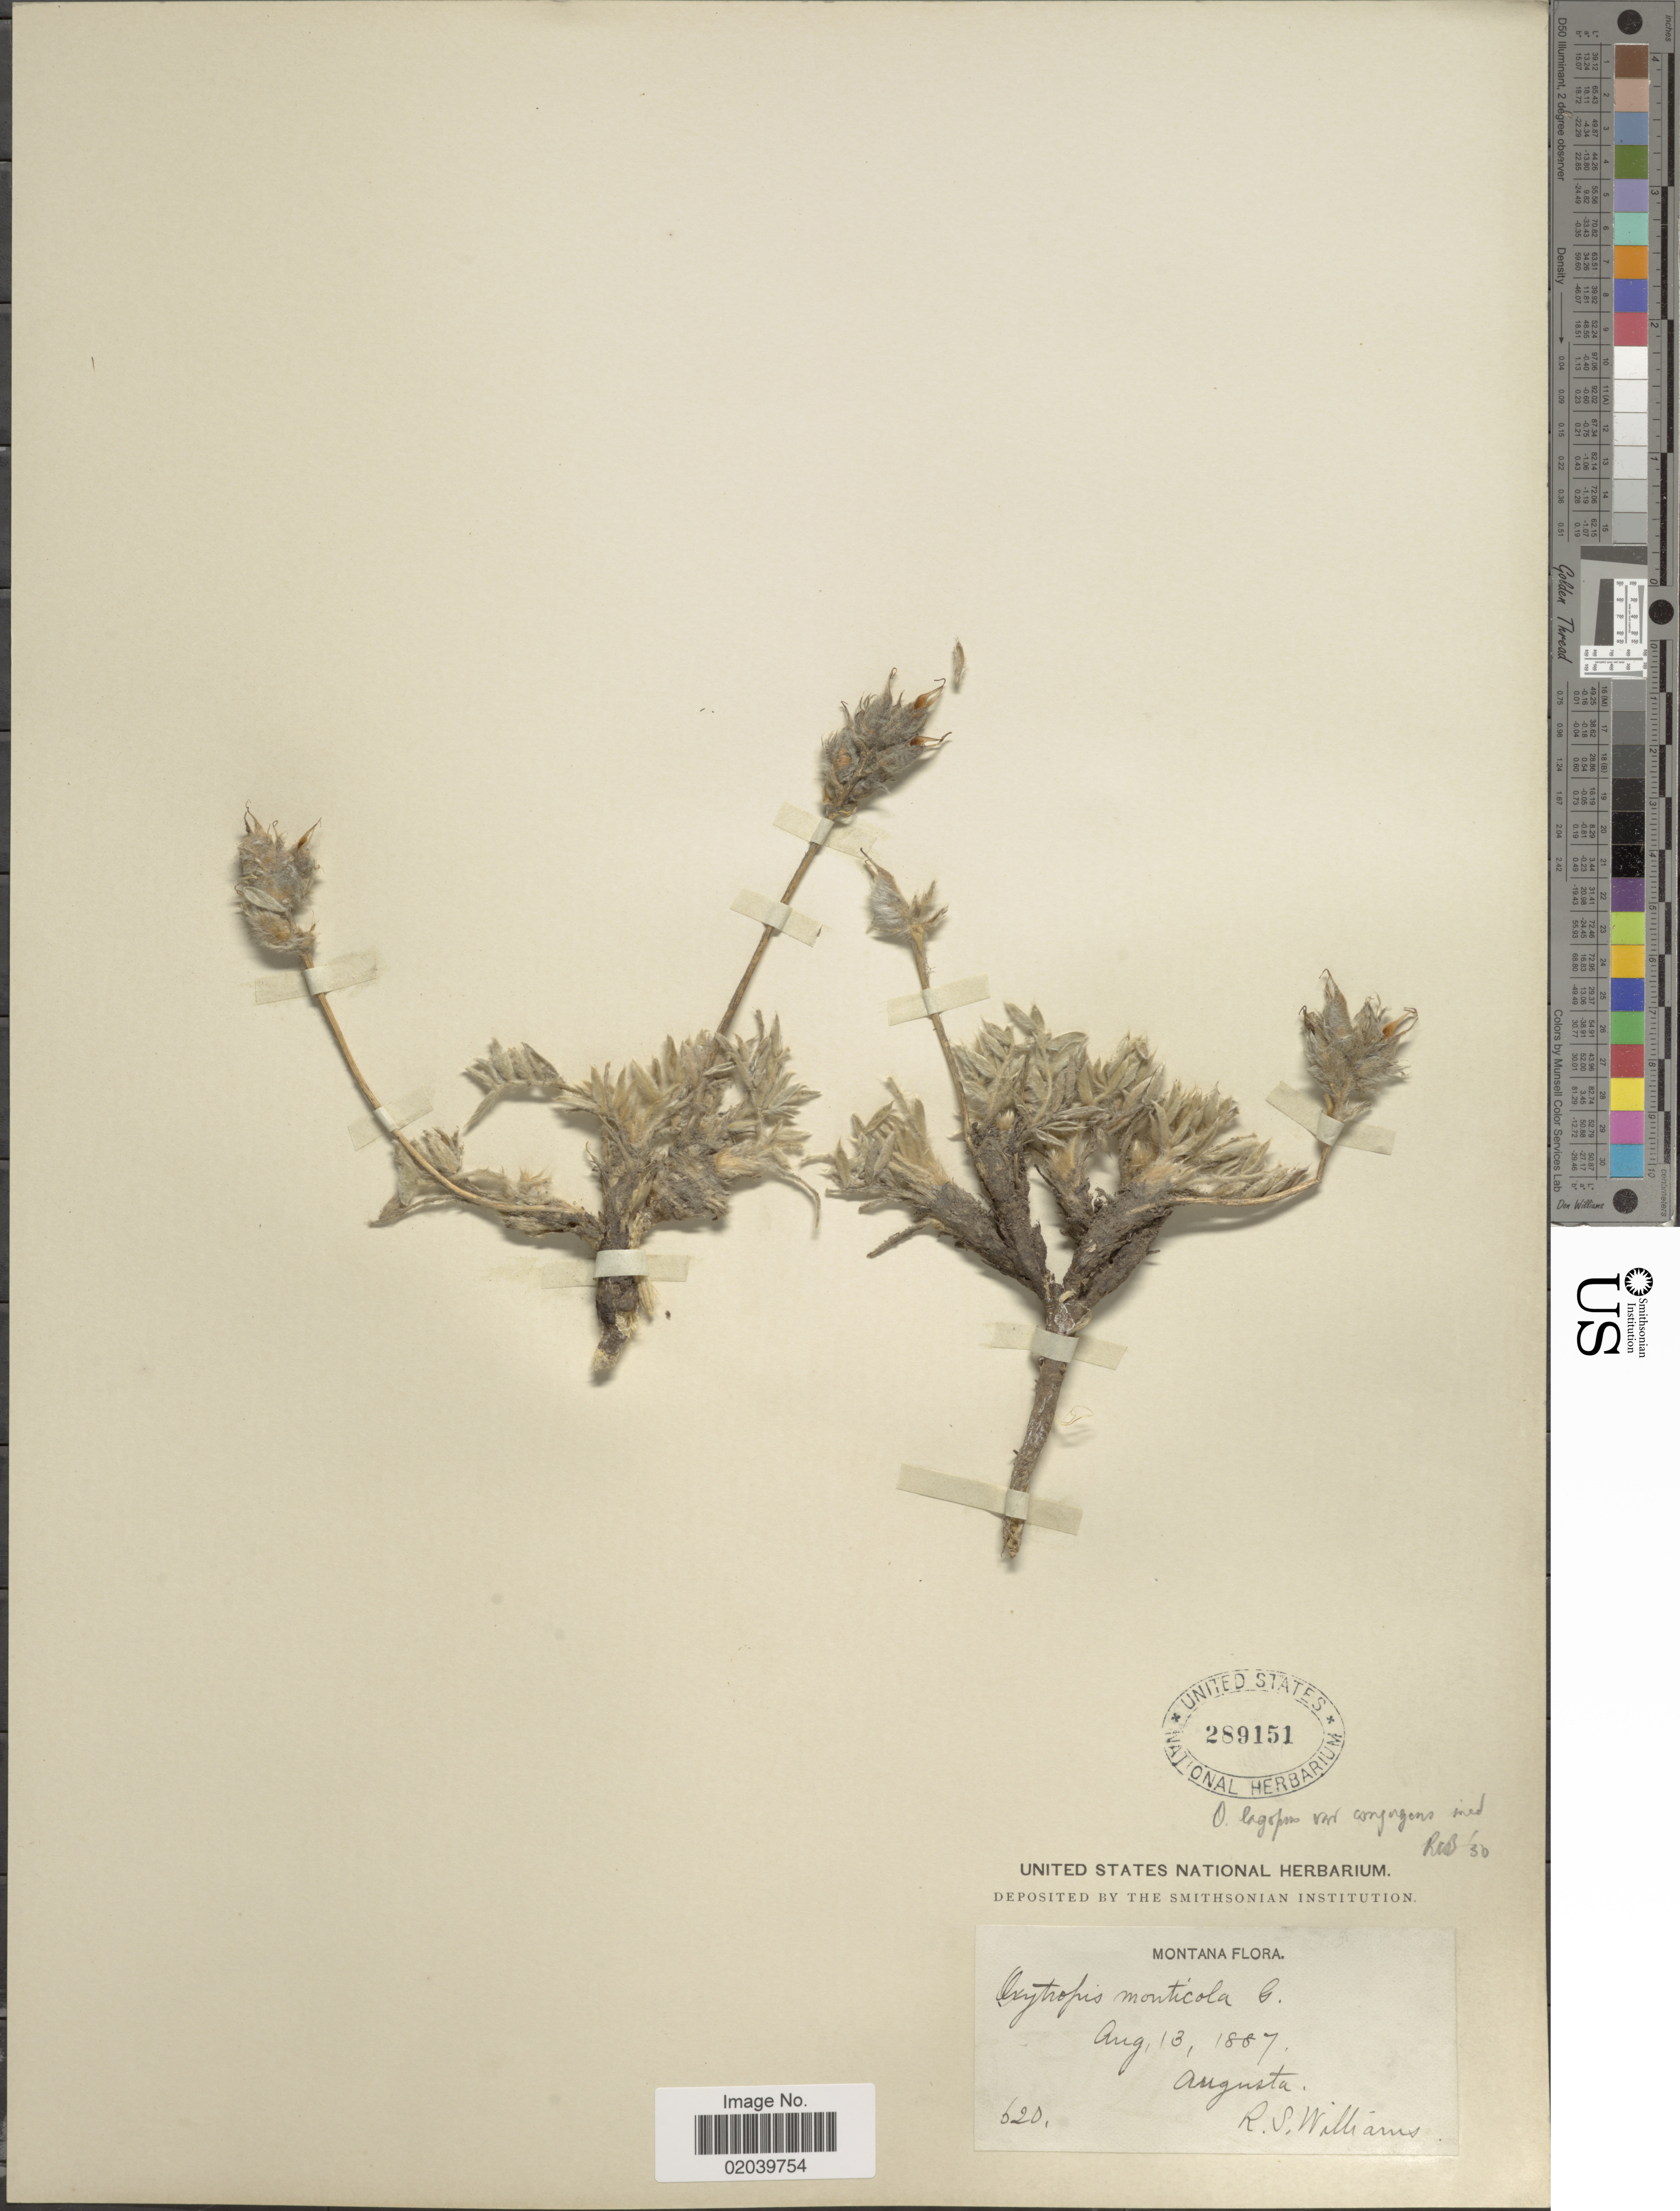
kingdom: Plantae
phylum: Tracheophyta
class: Magnoliopsida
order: Fabales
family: Fabaceae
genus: Oxytropis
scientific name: Oxytropis lagopus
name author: Nutt.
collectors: R. S. Williams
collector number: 620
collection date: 1887-08-13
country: United States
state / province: Montana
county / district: Lewis and Clark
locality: Augusta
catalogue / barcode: US 289151